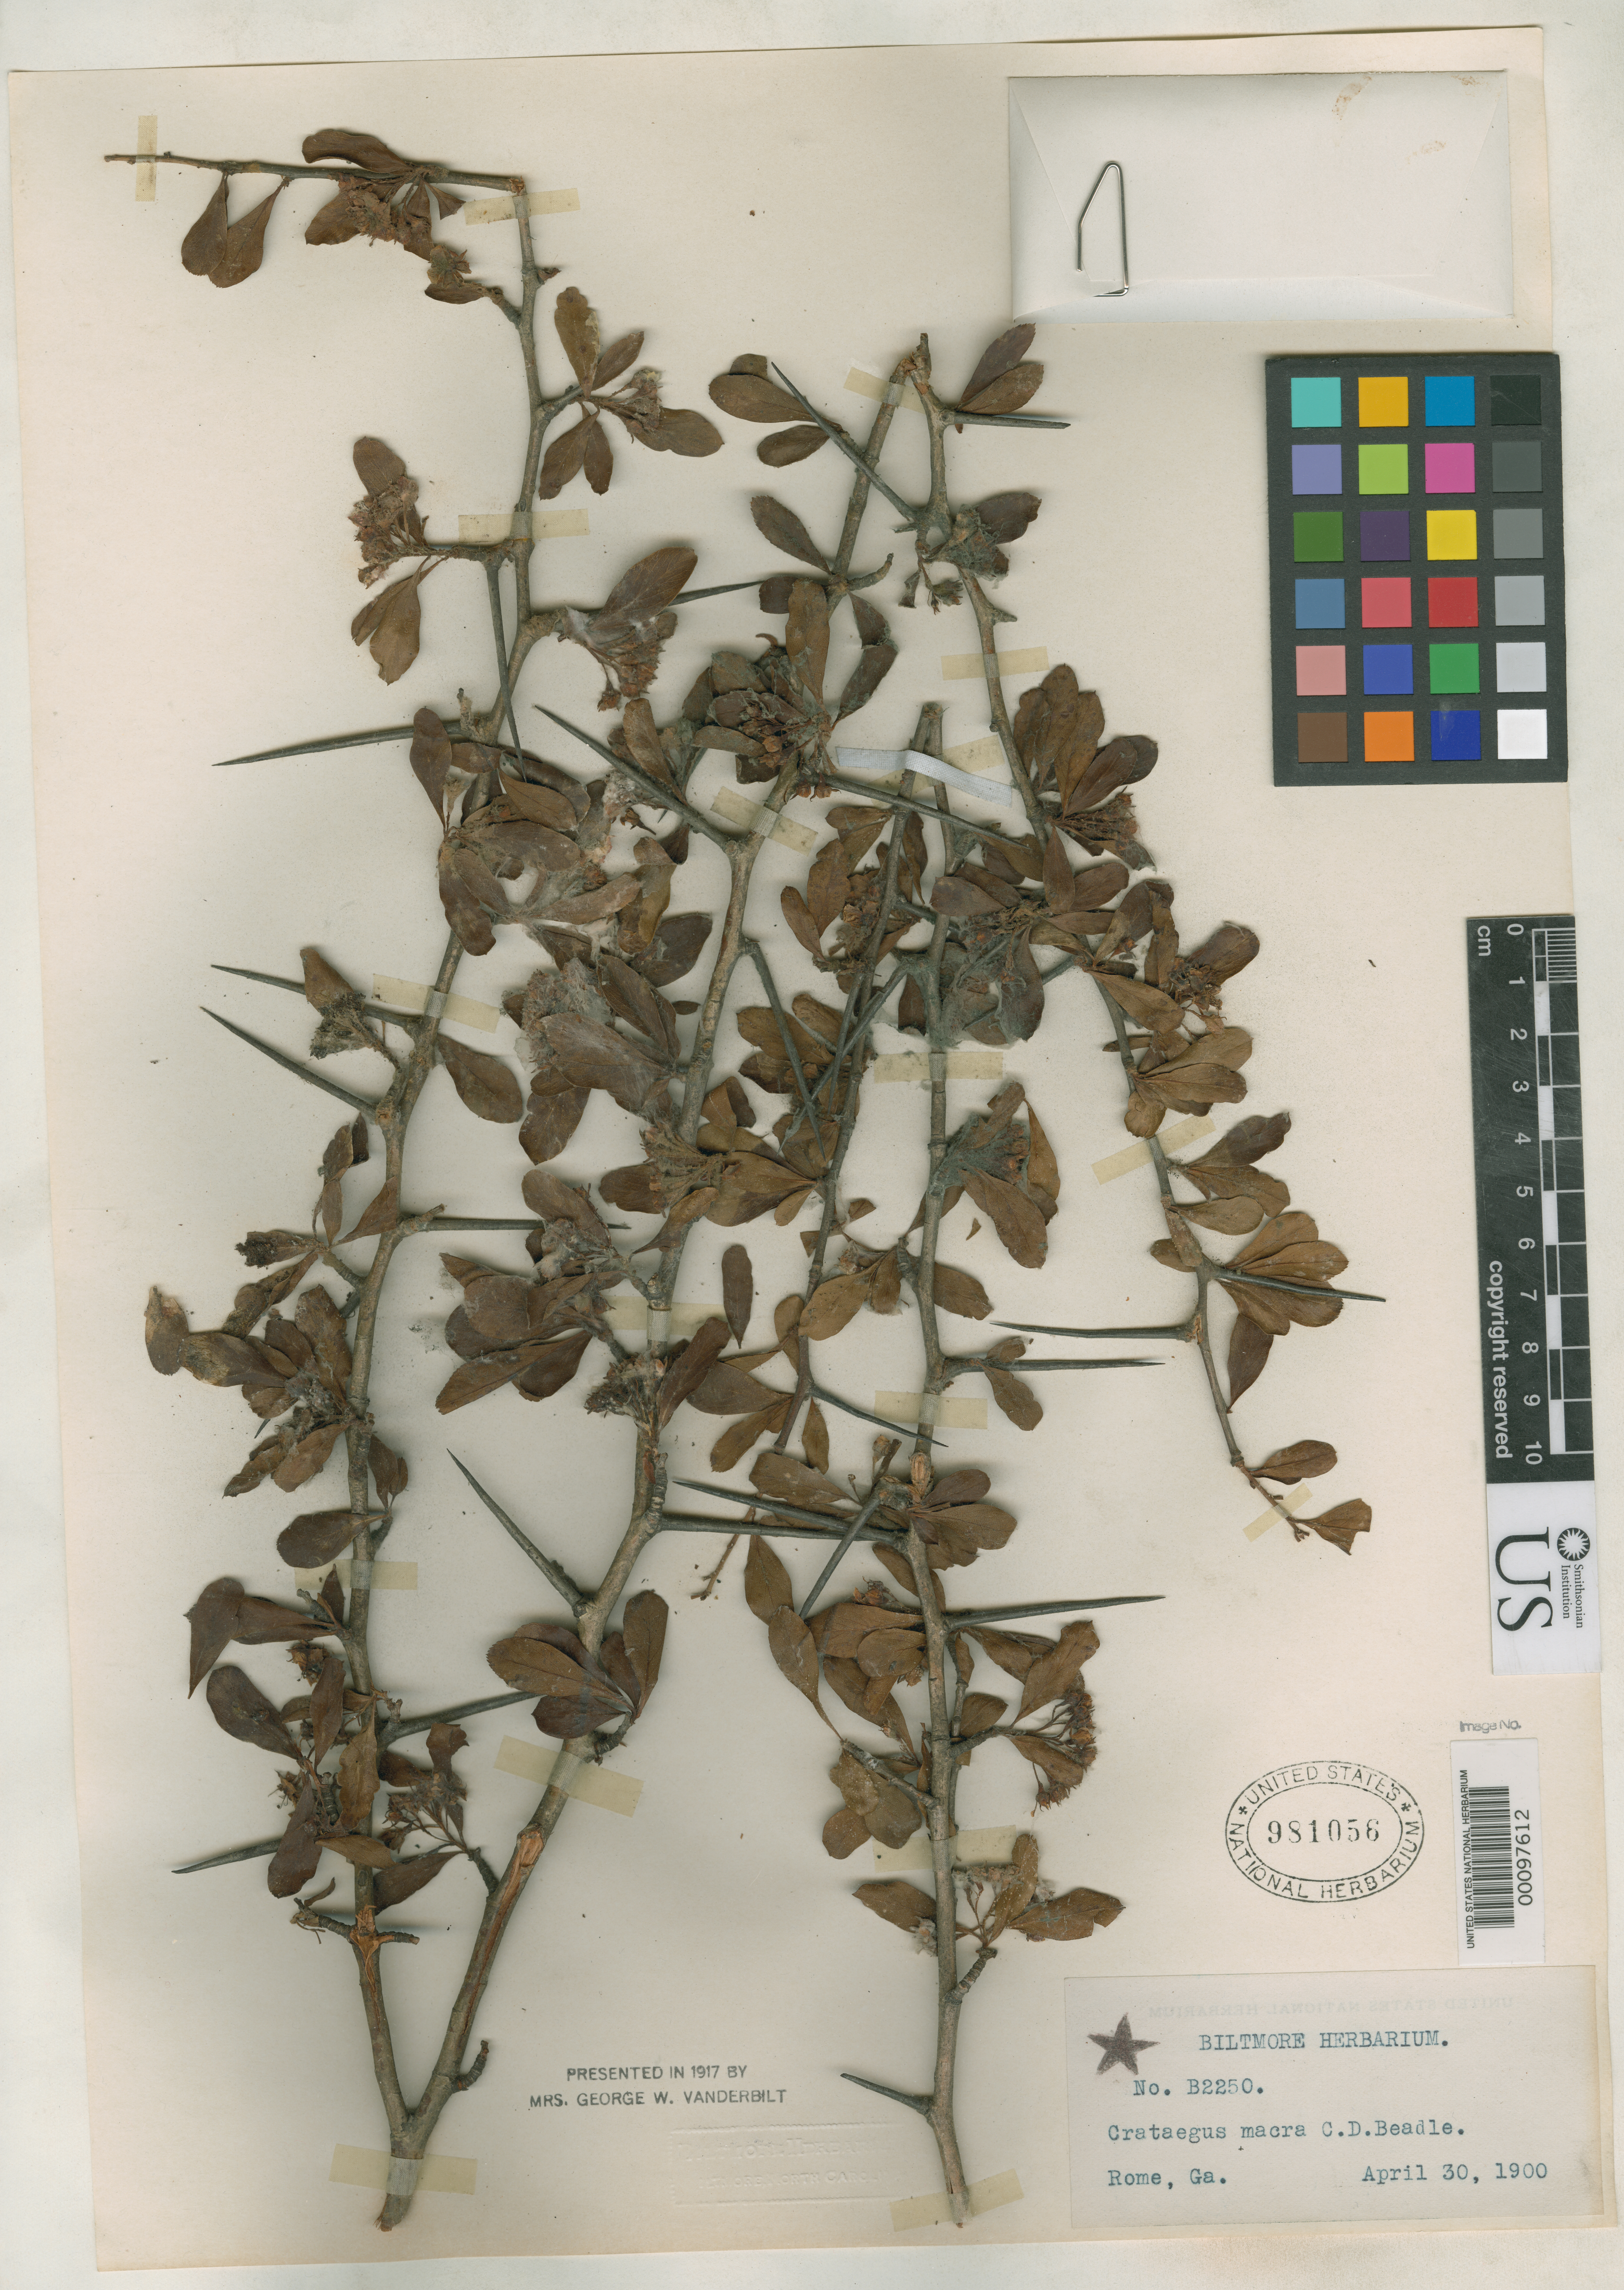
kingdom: Plantae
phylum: Tracheophyta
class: Magnoliopsida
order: Rosales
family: Rosaceae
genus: Crataegus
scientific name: Crataegus macra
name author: Beadle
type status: Syntype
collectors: ex herb. Biltmore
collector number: B 2250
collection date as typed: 30 Apr 1900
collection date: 1900-04-30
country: United States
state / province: Georgia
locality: Rome.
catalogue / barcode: US 981056